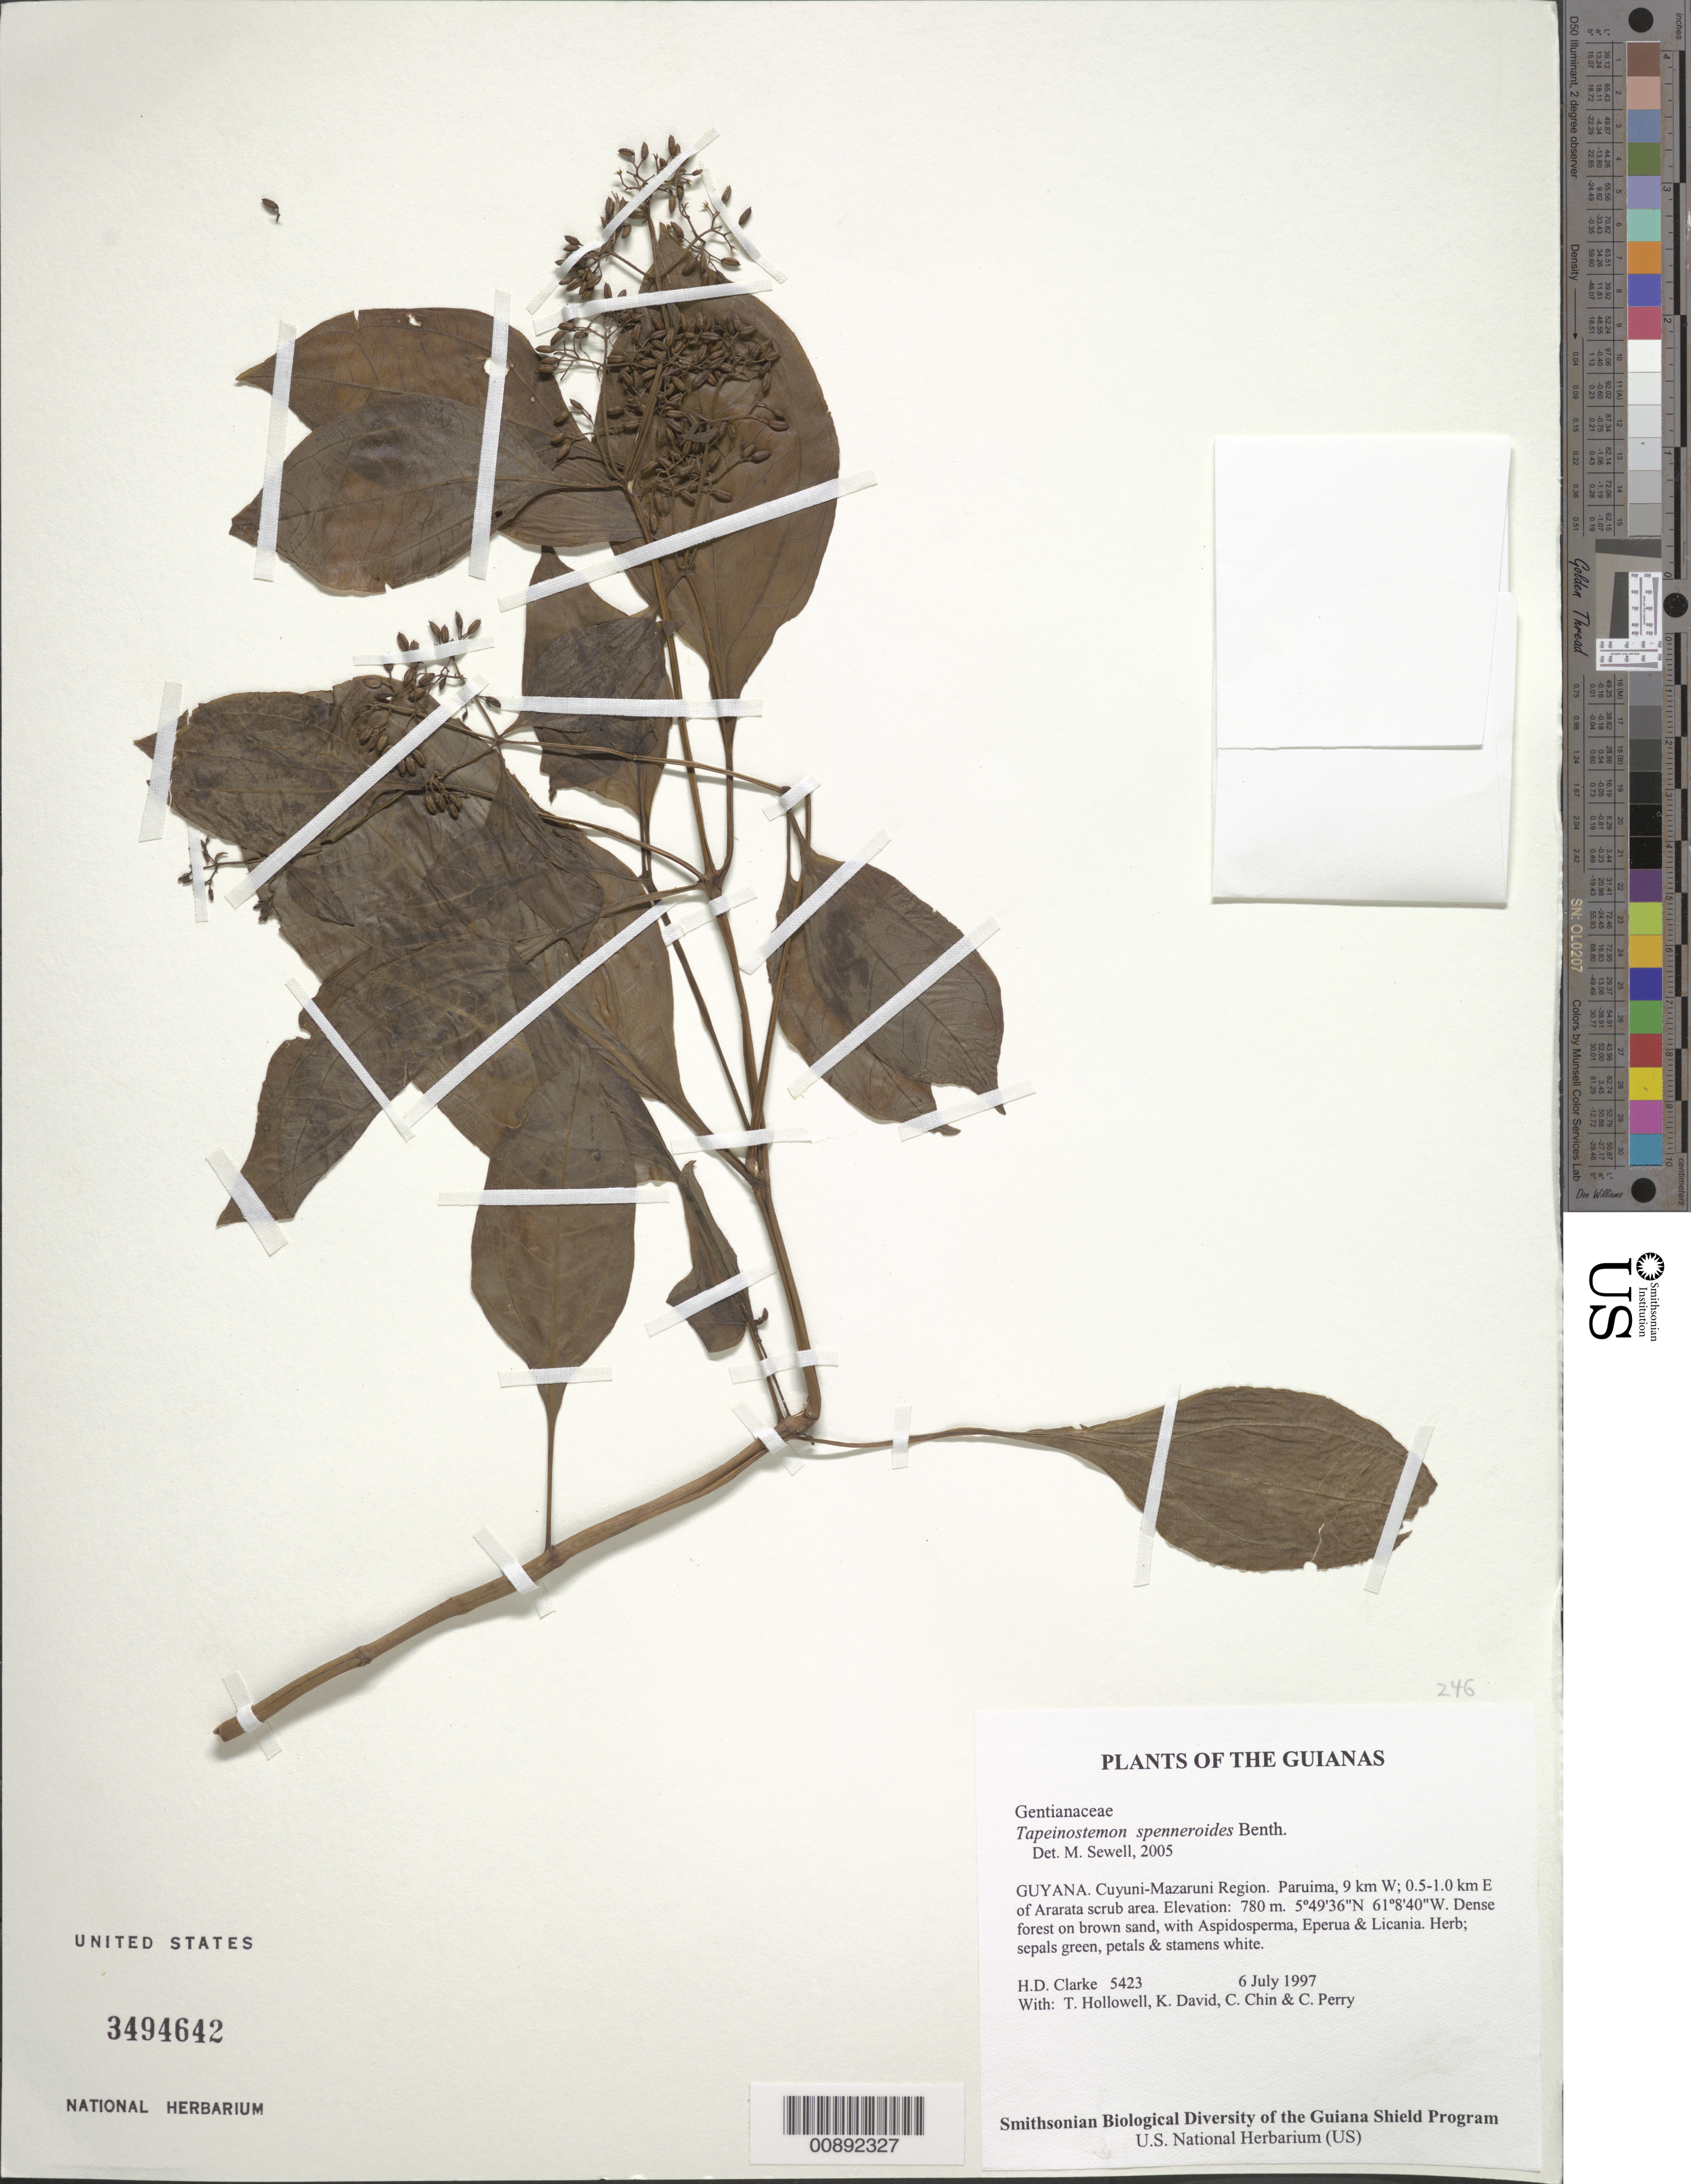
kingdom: Plantae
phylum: Tracheophyta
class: Magnoliopsida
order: Gentianales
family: Gentianaceae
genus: Tapeinostemon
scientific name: Tapeinostemon spenneroides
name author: Benth.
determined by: Sewell, M.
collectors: H. D. Clarke, T. Hollowell, K. David, C. Chin & C. Perry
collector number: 5423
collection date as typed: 6 July 1997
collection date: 1997-07-06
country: Guyana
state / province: Cuyuni-Mazaruni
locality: Paruima, 9 km W; 0.5-1.0 km E of Ararata scrub area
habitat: Dense forest on brown sand, with Aspidosperma, Eperua & Licania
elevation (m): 780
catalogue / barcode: US 3494642